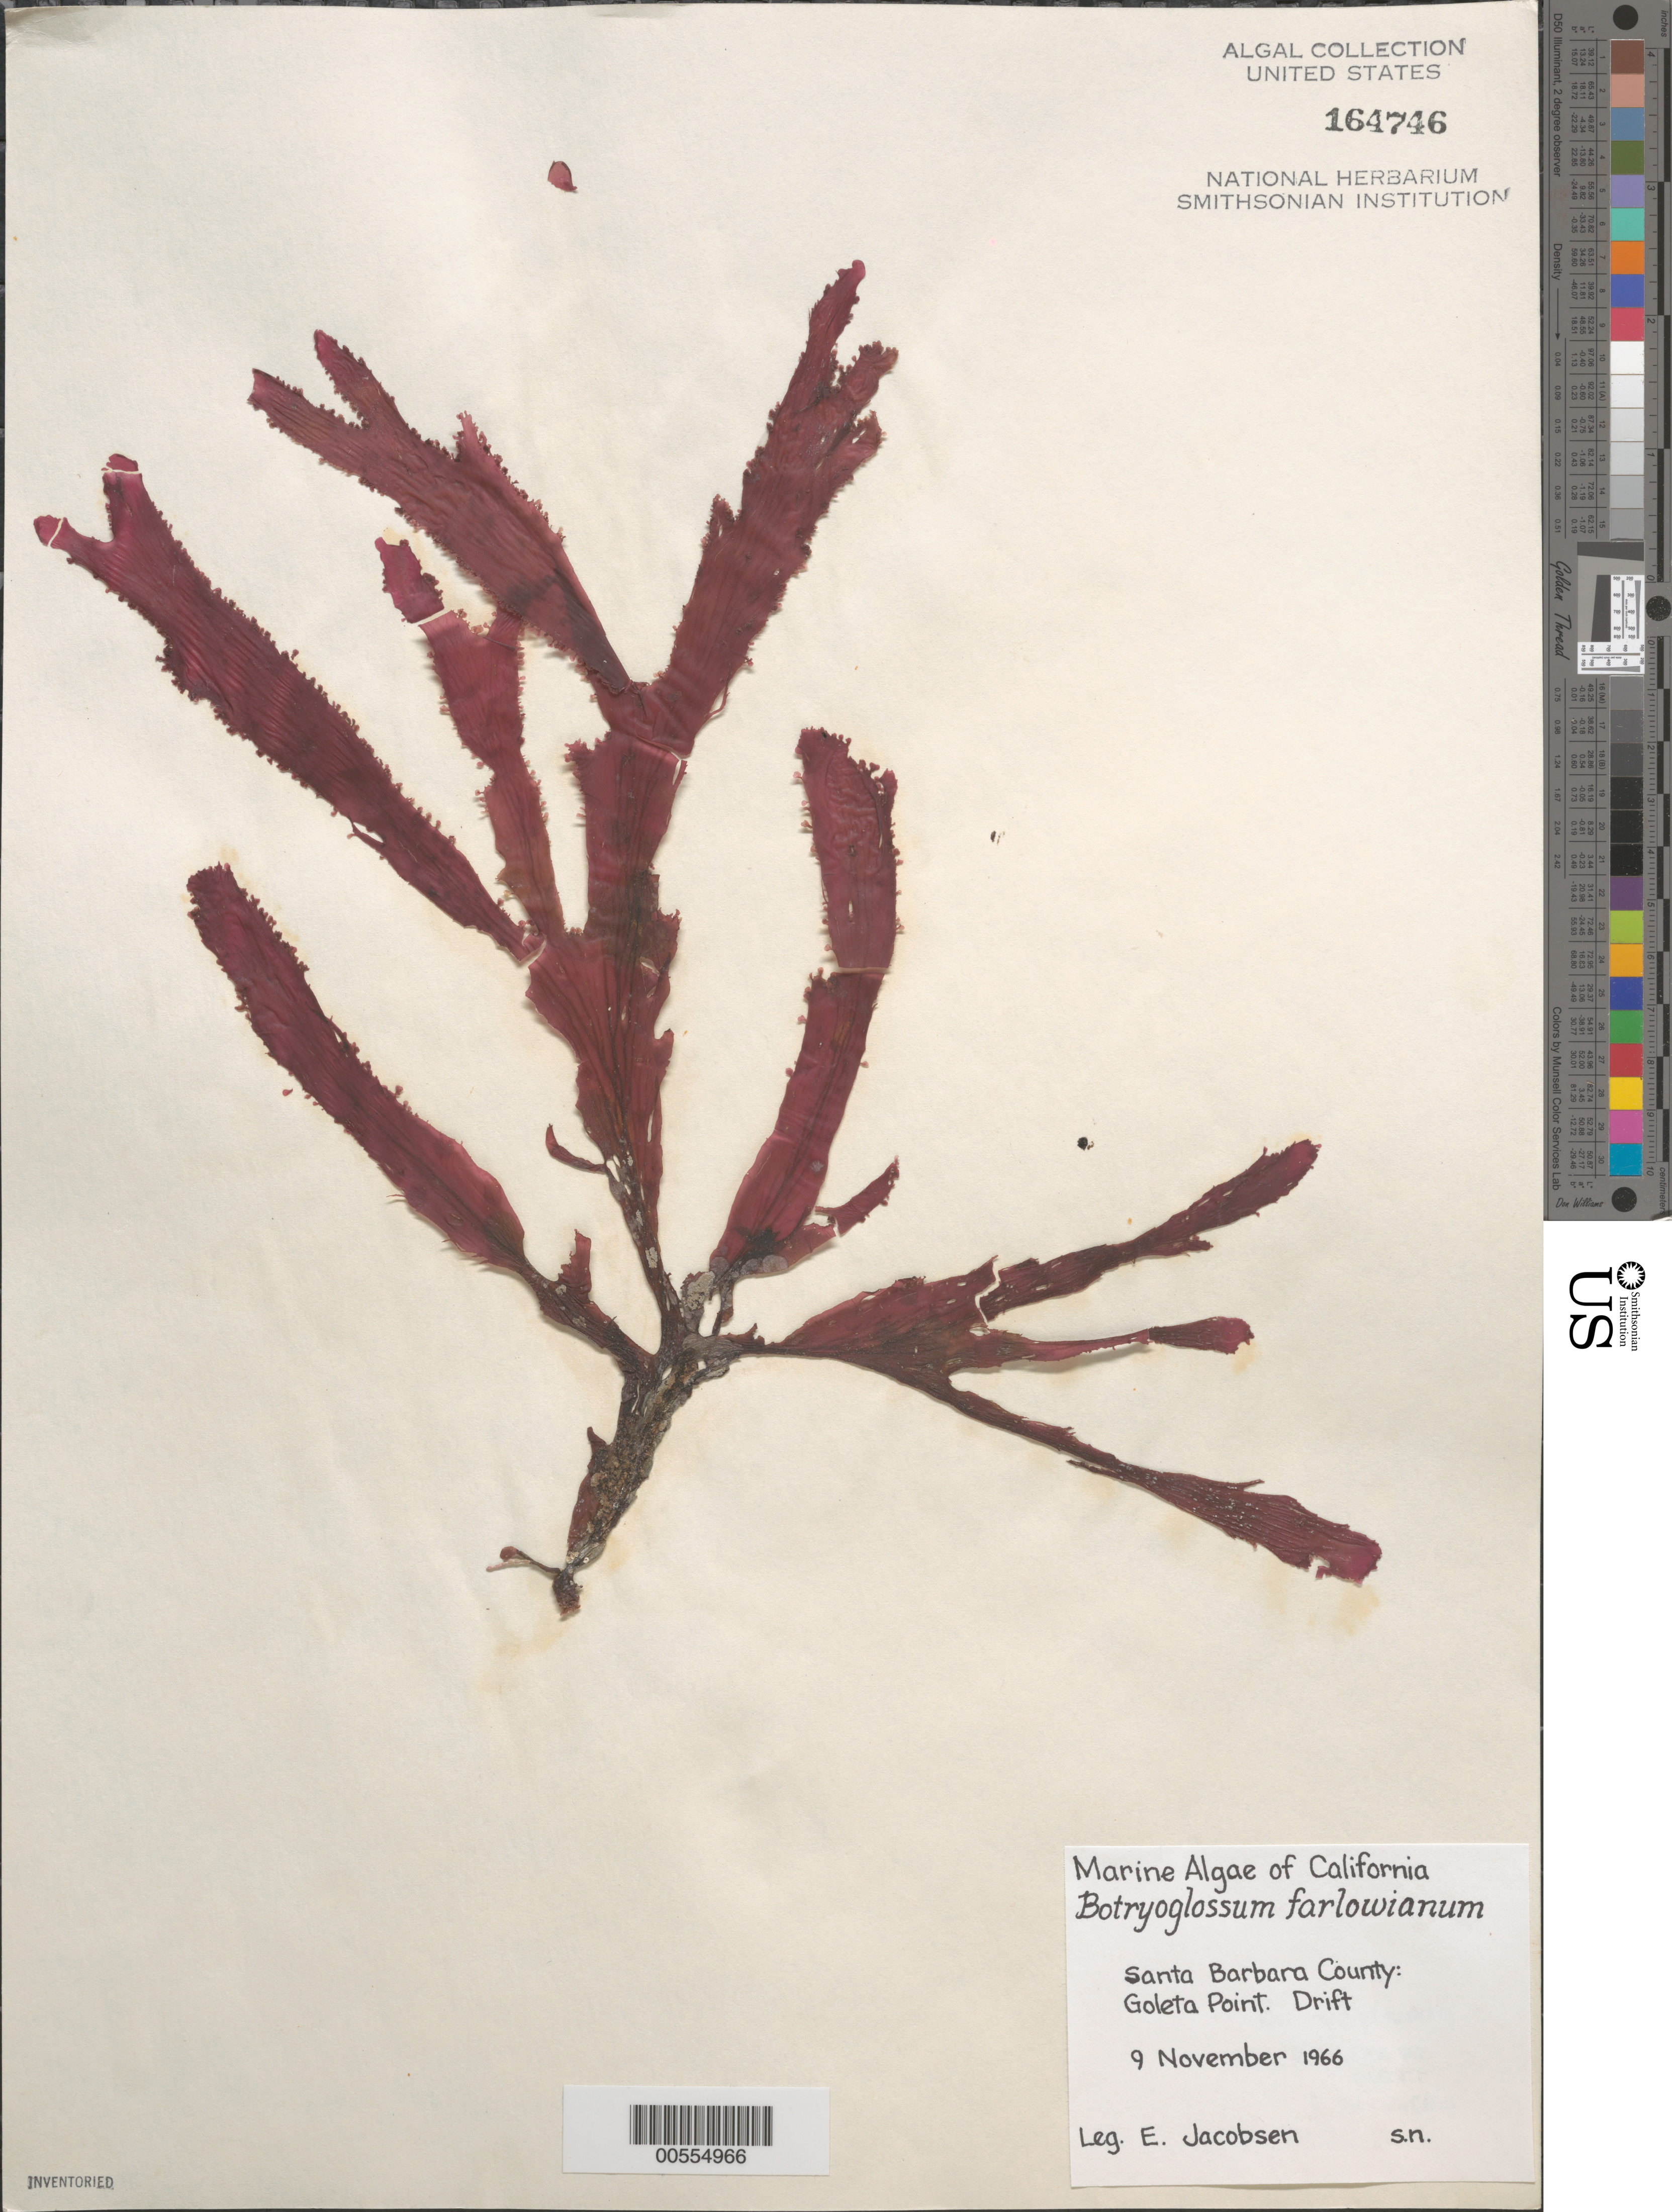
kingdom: Plantae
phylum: Rhodophyta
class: Florideophyceae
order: Ceramiales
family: Delesseriaceae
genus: Botryoglossum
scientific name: Botryoglossum farlowianum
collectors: E. Jacobsen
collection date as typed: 09 Nov 1966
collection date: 1966-11-09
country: United States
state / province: California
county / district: Santa Barbara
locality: Goleta Point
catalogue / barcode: US 164746